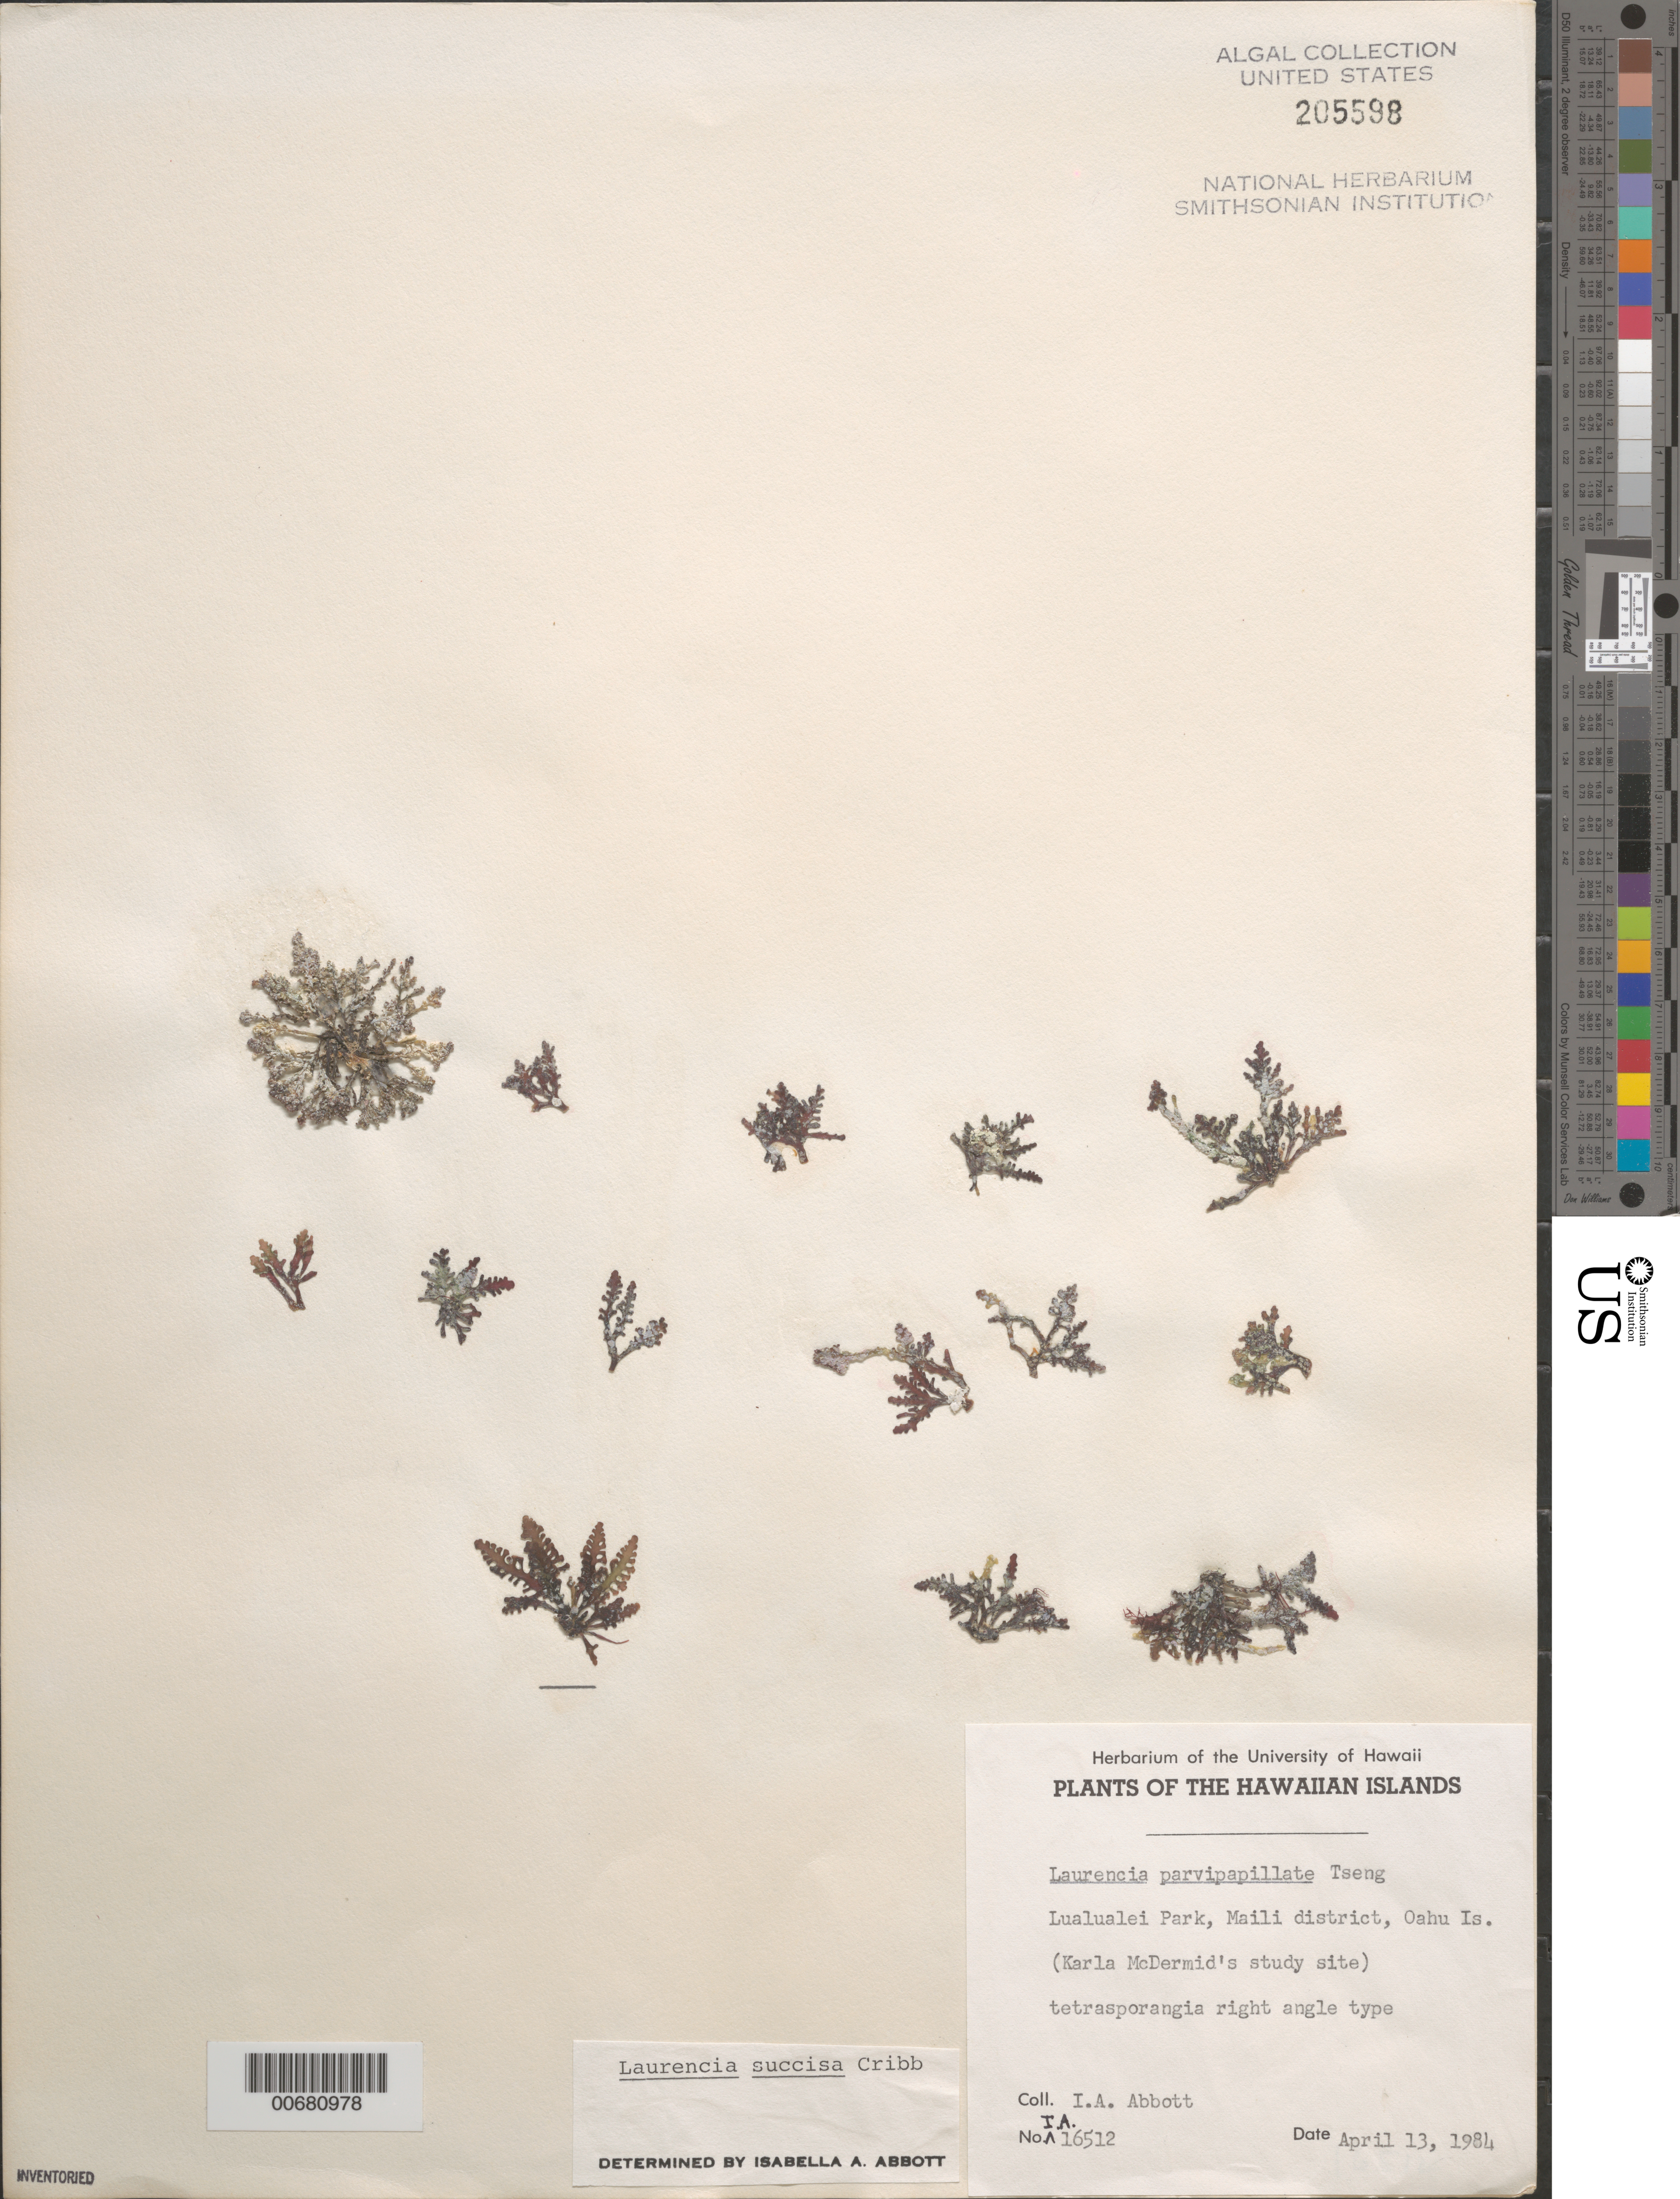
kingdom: Plantae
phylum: Rhodophyta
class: Florideophyceae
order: Ceramiales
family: Rhodomelaceae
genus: Laurencia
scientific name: Laurencia succisa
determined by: Abbott, Isabella A.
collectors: I. A. Abbott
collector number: IAA 16512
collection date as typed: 13 Apr 1984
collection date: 1984-04-13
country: United States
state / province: Hawaii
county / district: Honolulu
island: Oahu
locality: Lualualei Park, Maili District (Karla J. McDermid's study site)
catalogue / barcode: US 205598